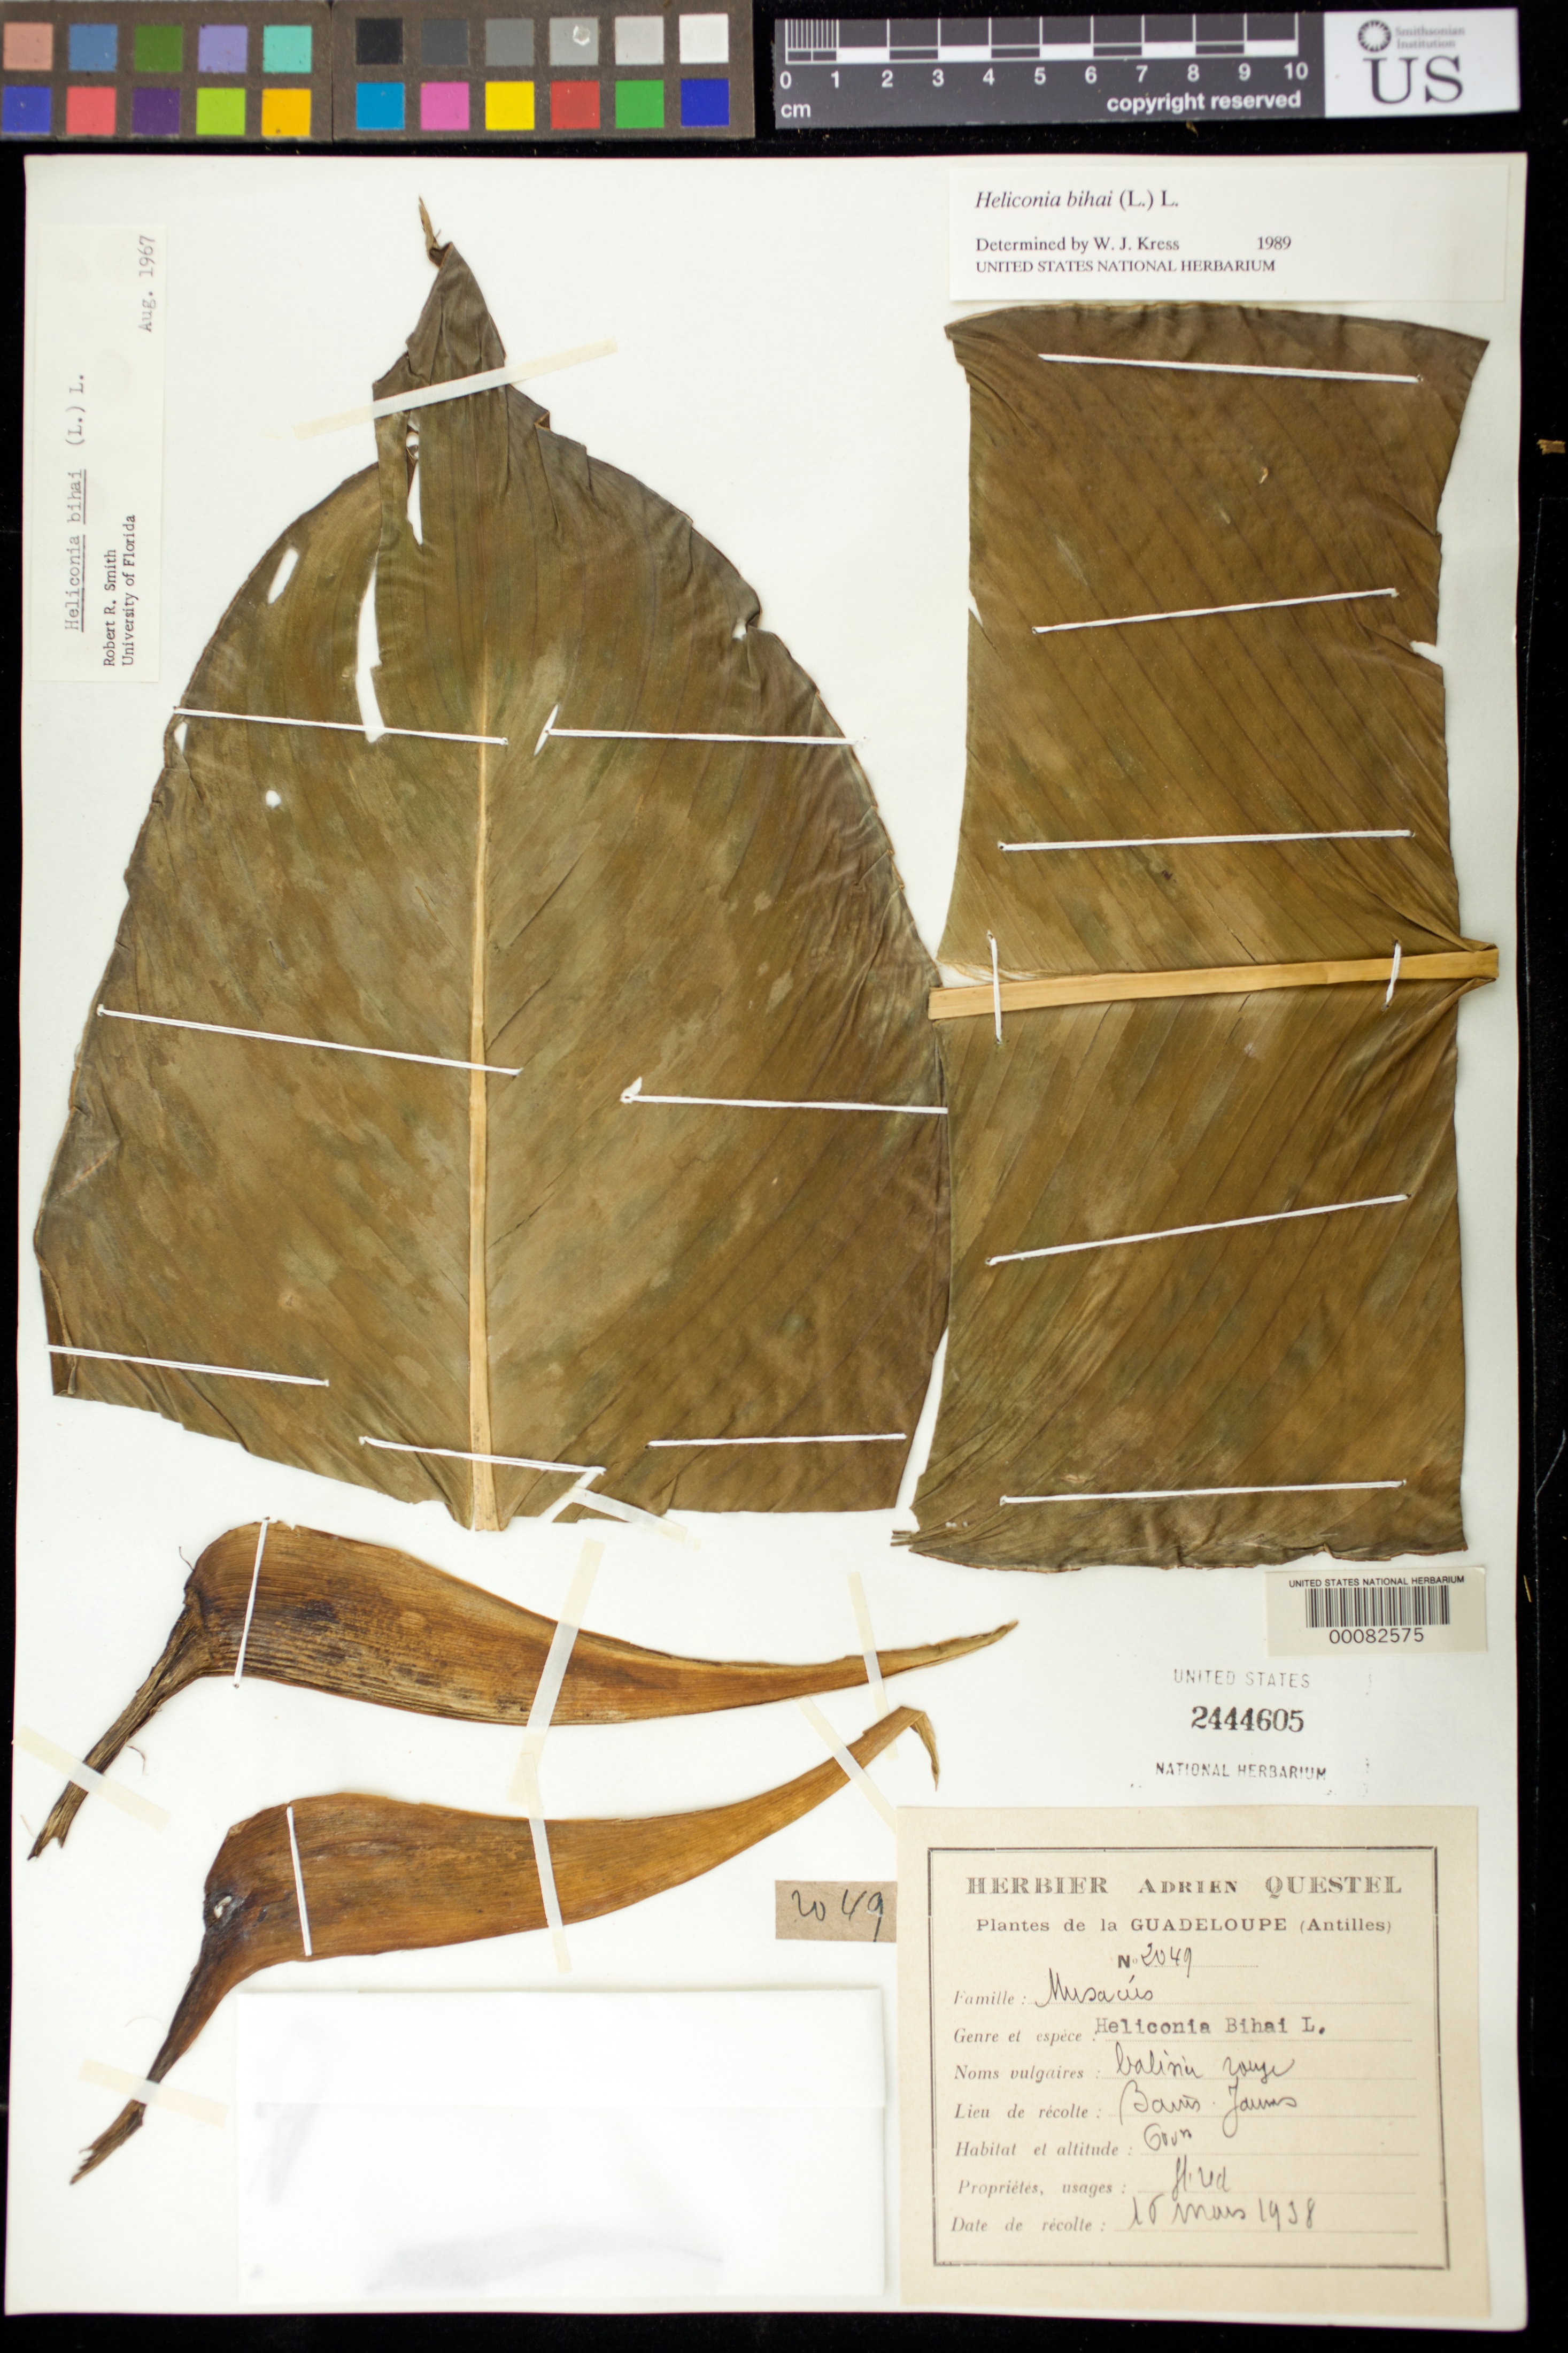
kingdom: Plantae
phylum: Tracheophyta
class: Liliopsida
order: Zingiberales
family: Heliconiaceae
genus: Heliconia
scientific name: Heliconia bihai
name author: (L.) L.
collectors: A. Questel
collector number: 2049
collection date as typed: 10 Mar 1938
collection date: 1938-03-10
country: Guadeloupe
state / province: Basse-terre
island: Basse Terre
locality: Bains jauns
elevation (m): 600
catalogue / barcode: US 2444605